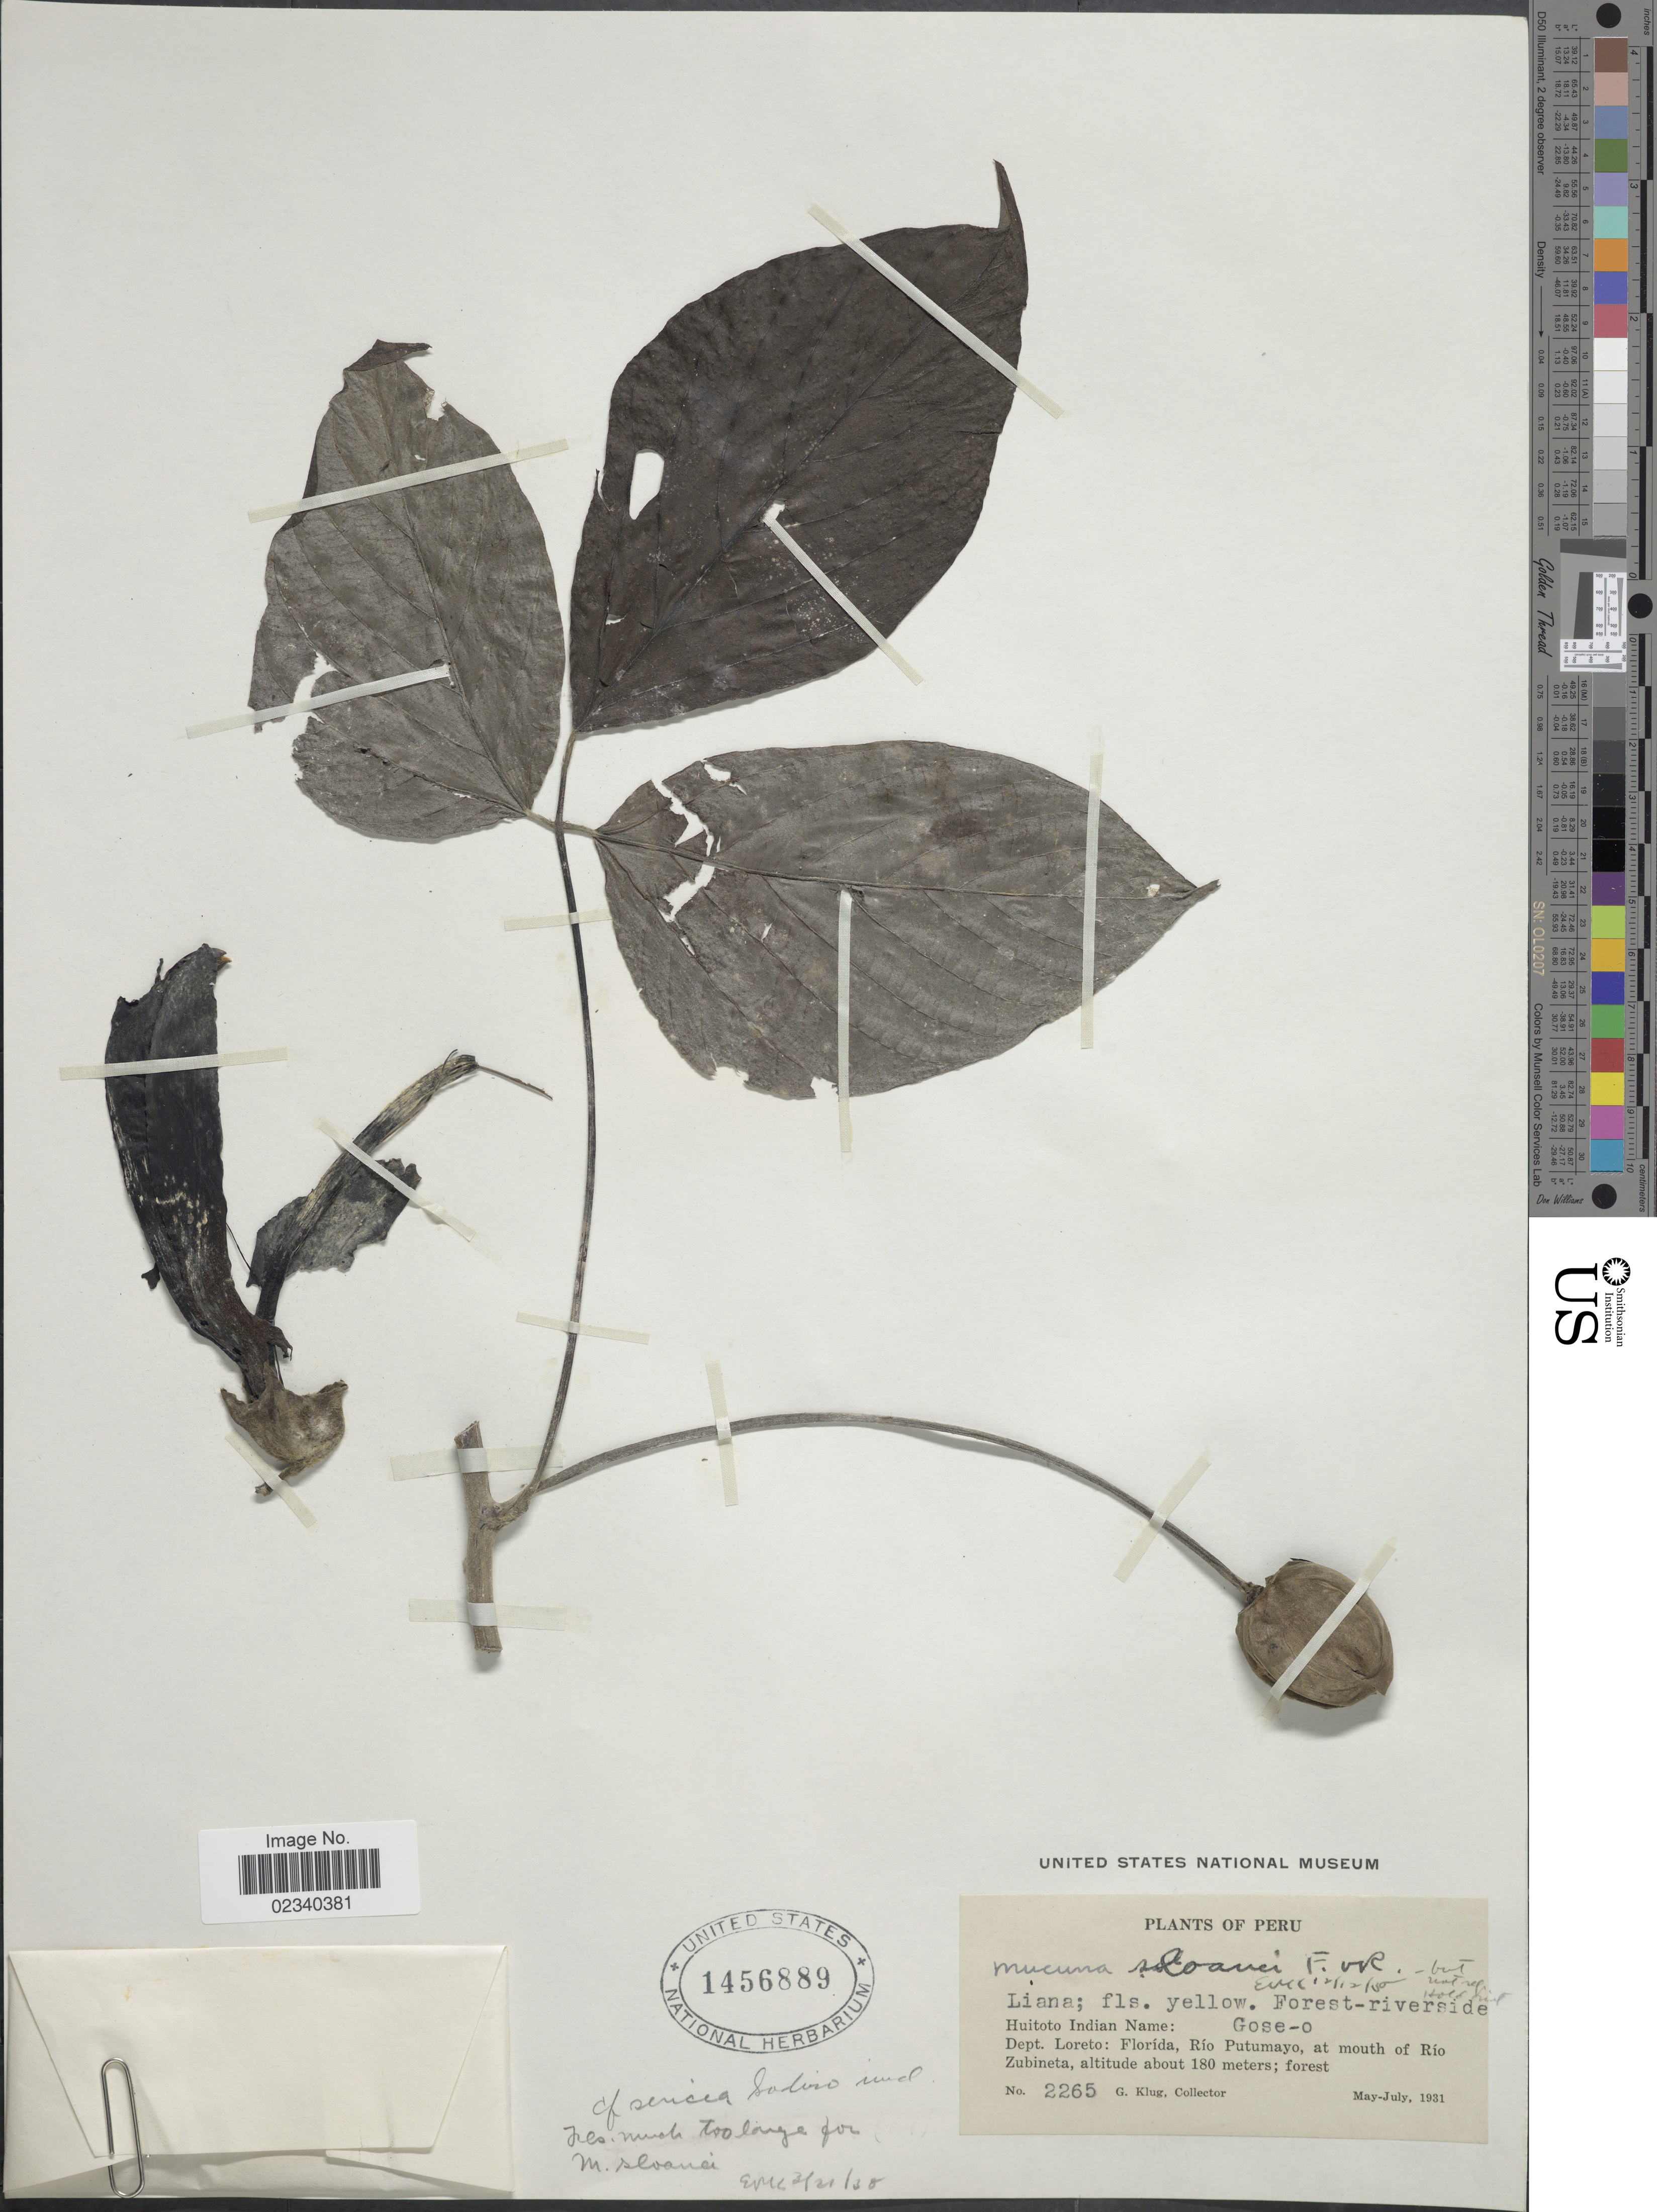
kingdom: Plantae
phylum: Tracheophyta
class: Magnoliopsida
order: Fabales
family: Fabaceae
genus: Mucuna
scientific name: Mucuna sloanei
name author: Fawc. & Rendle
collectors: G. Klug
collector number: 2265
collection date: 1931-05/1931-07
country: Peru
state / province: Loreto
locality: Dept. Loreto: Florida, Rio Putumayo, at mouth of Rio Zubineta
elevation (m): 180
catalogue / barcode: US 1456889